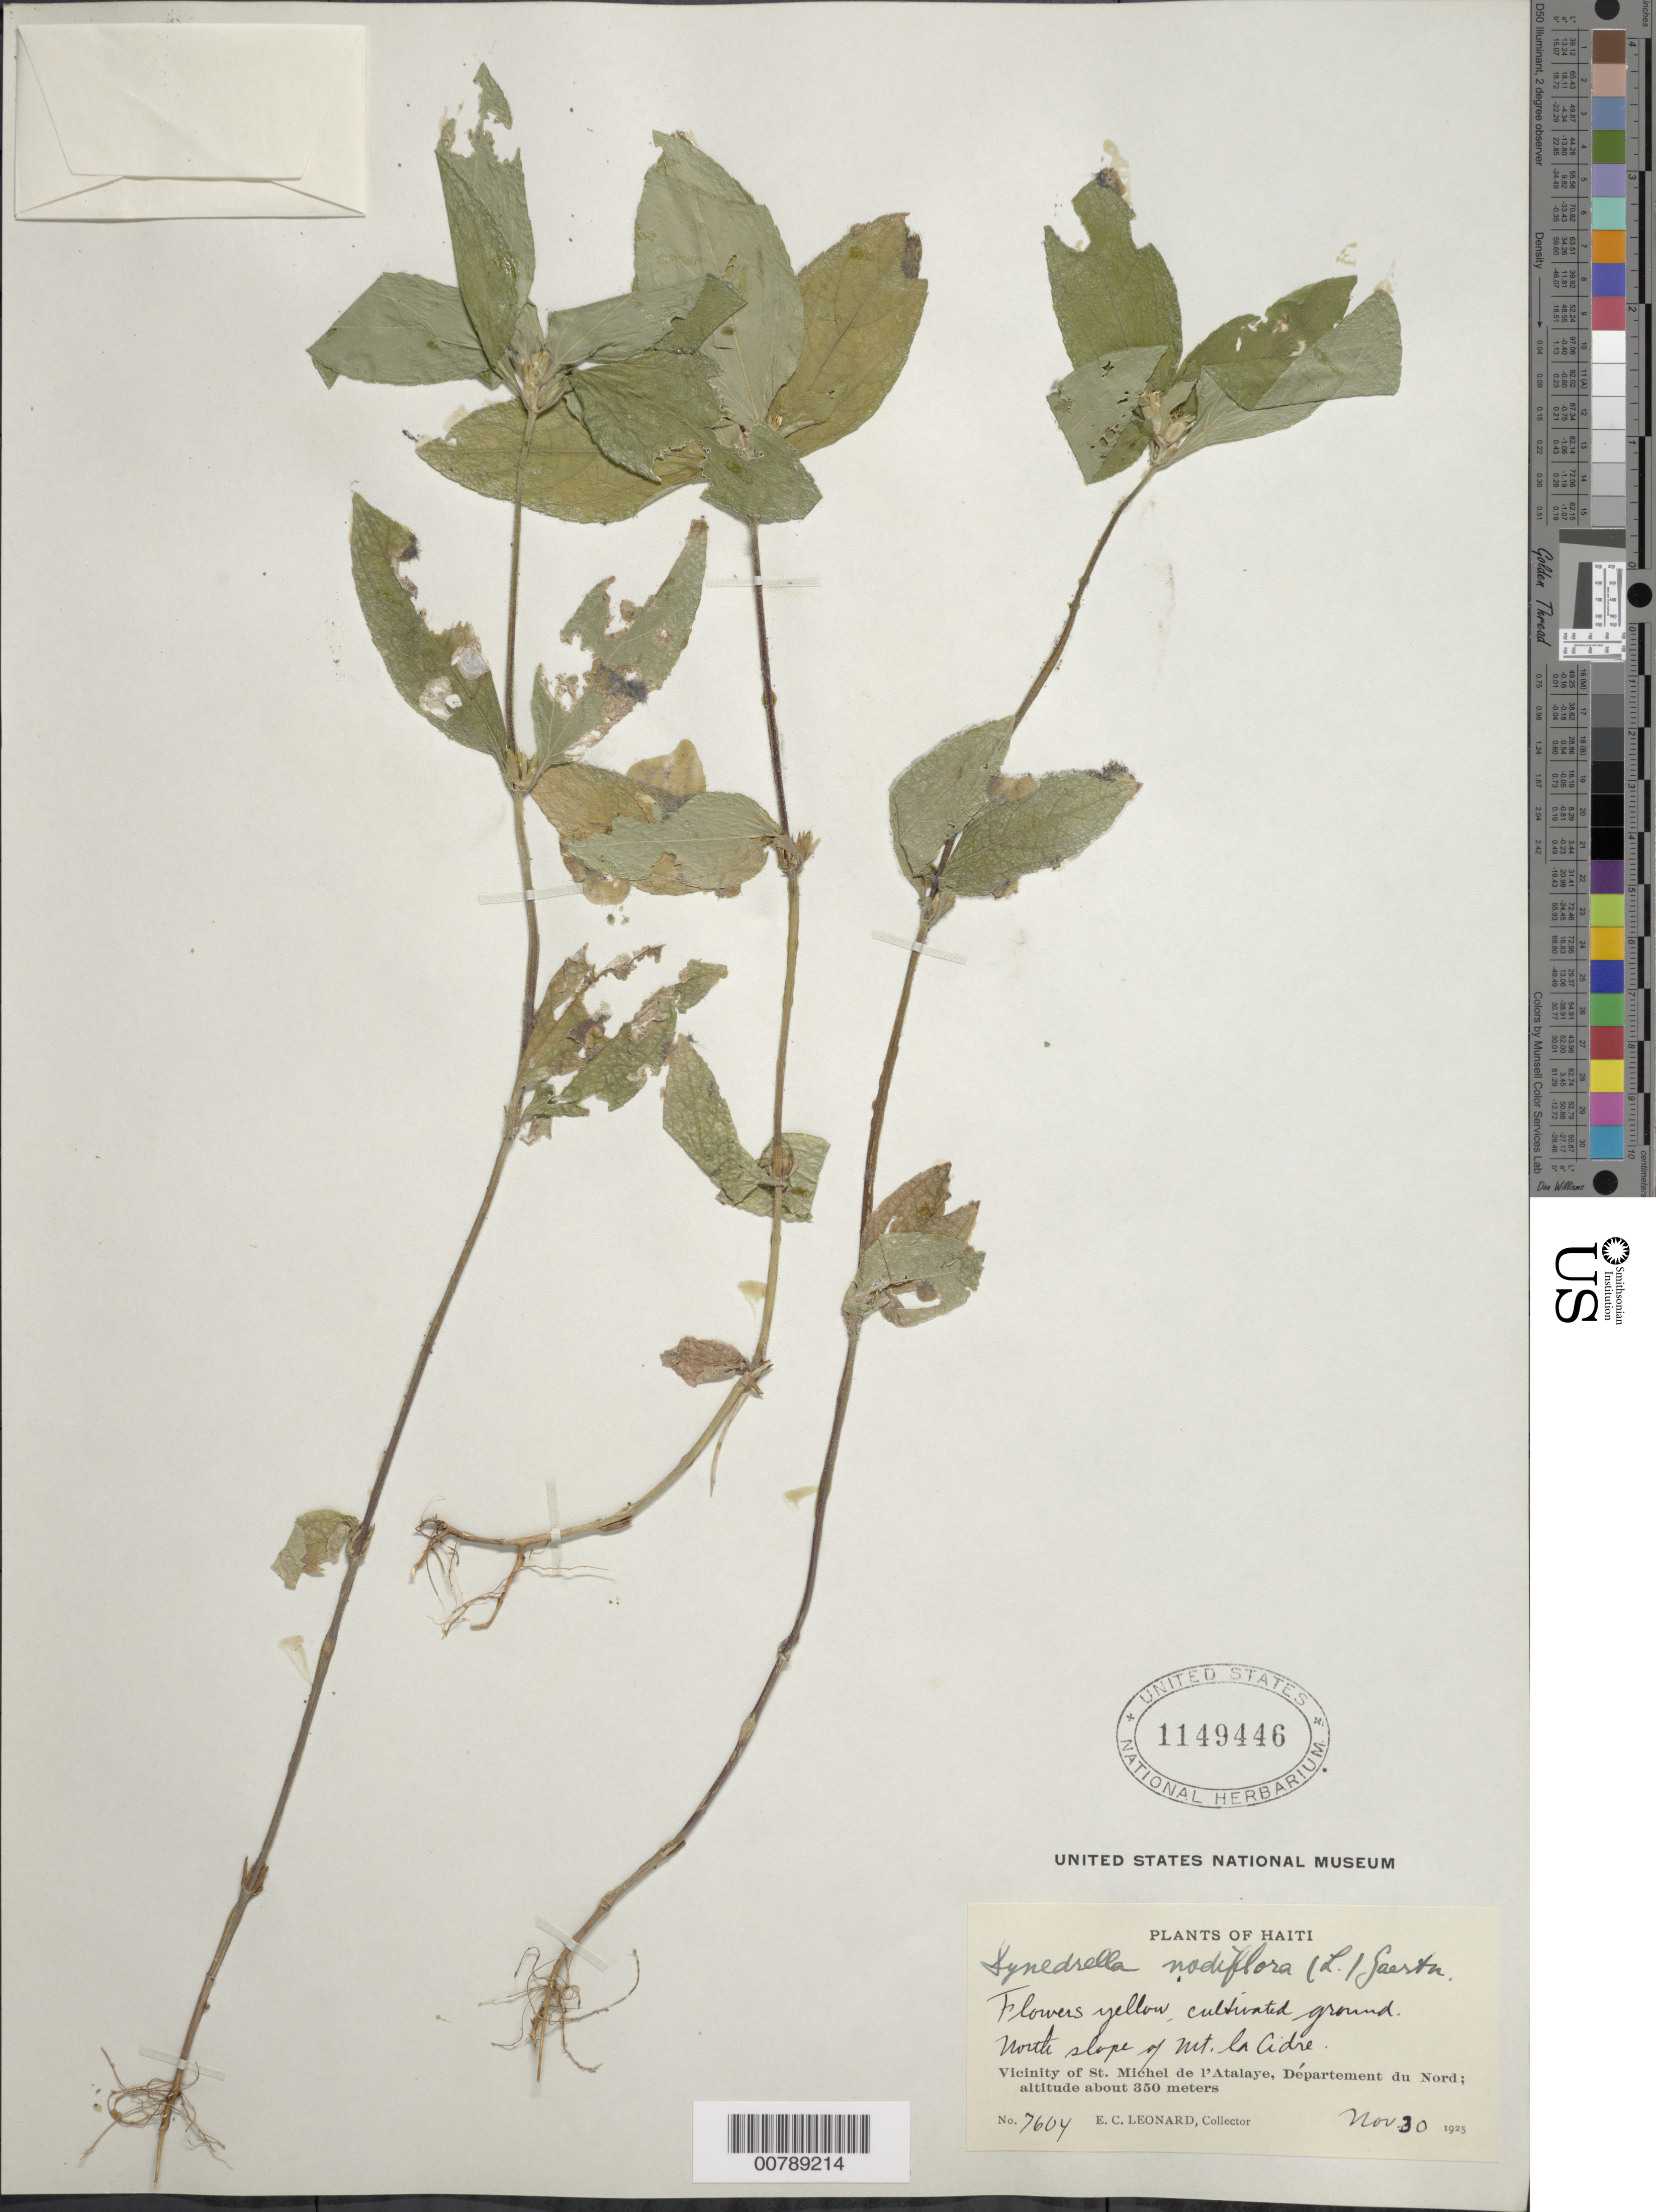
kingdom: Plantae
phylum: Tracheophyta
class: Magnoliopsida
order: Asterales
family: Asteraceae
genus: Synedrella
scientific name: Synedrella nodiflora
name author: (L.) Gaertn.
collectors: E. C. Leonard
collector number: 7604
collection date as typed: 30 Nov 1925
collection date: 1925-11-30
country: Haiti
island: Hispaniola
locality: Vicinity of St. Michel de l'Atalaye, Département du Nord. West Indies Co. Plantation. North slope of Mt. La Cidre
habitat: Cultivated ground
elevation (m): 350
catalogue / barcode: US 1149446